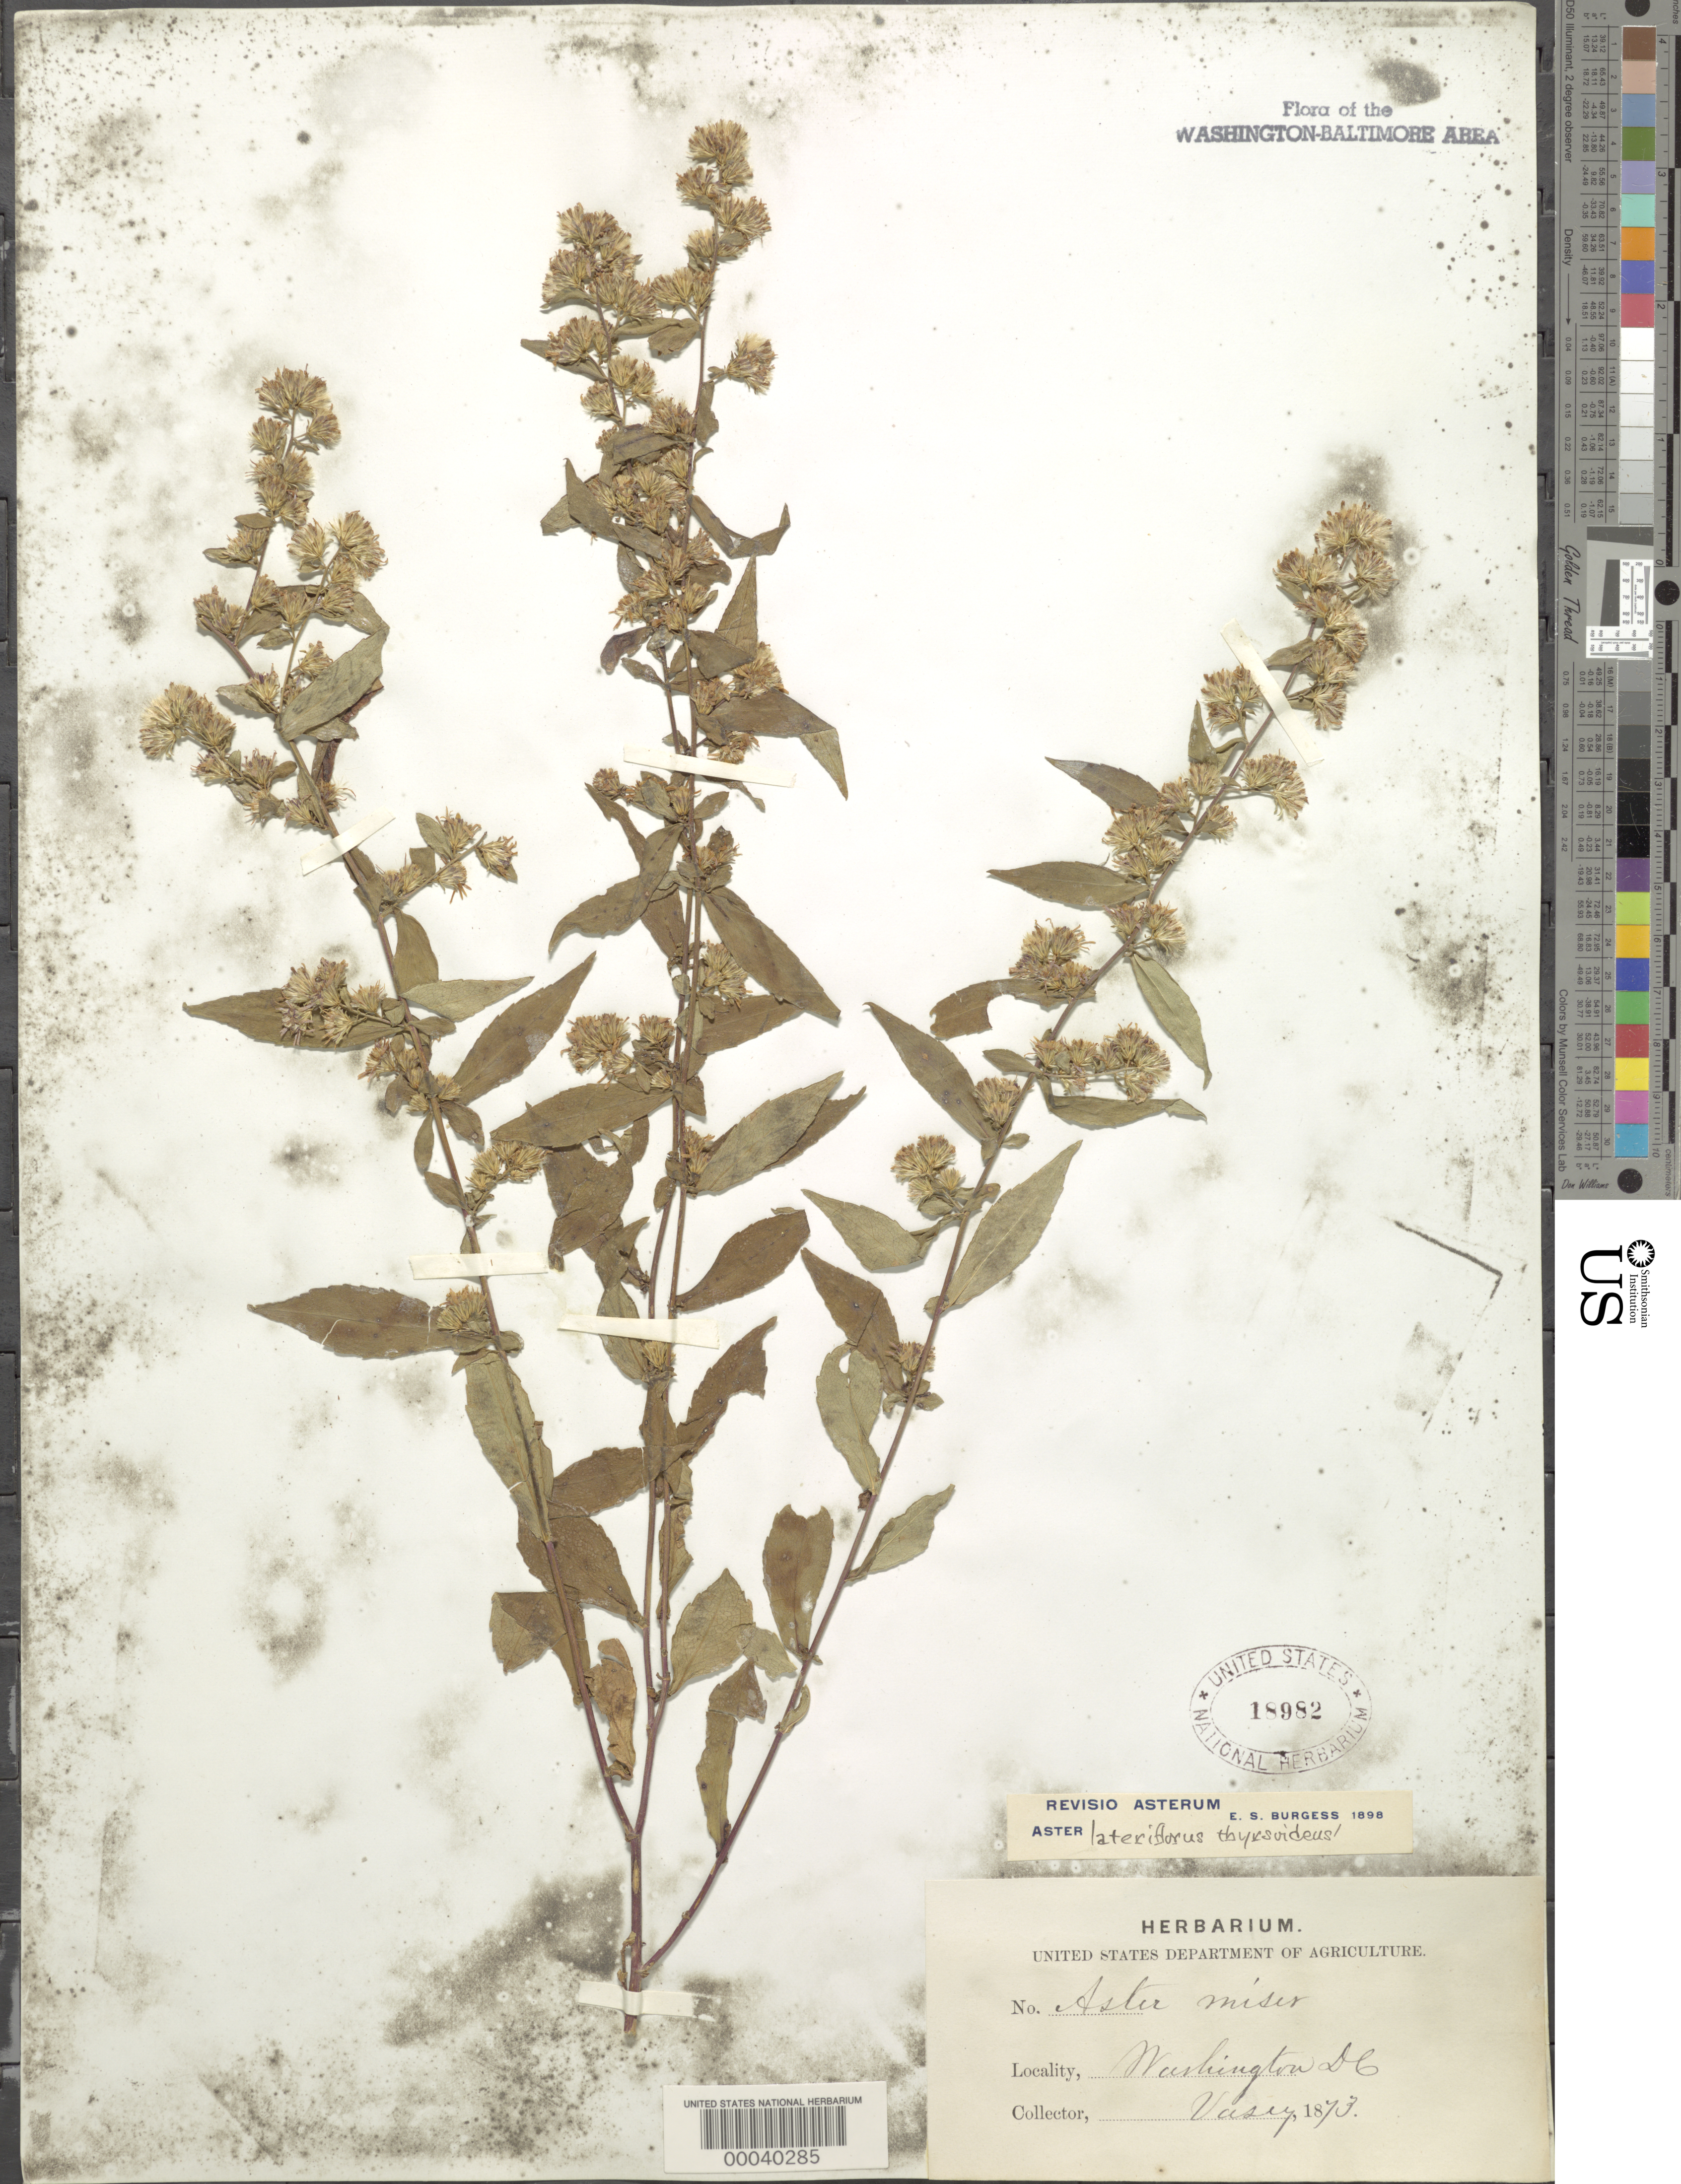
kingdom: Plantae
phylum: Tracheophyta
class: Magnoliopsida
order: Asterales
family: Asteraceae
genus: Symphyotrichum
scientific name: Symphyotrichum lateriflorum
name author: (L.) Á. Löve & D. Löve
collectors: G. Vasey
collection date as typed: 1873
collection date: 1873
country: United States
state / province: District of Columbia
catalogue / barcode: US 18982